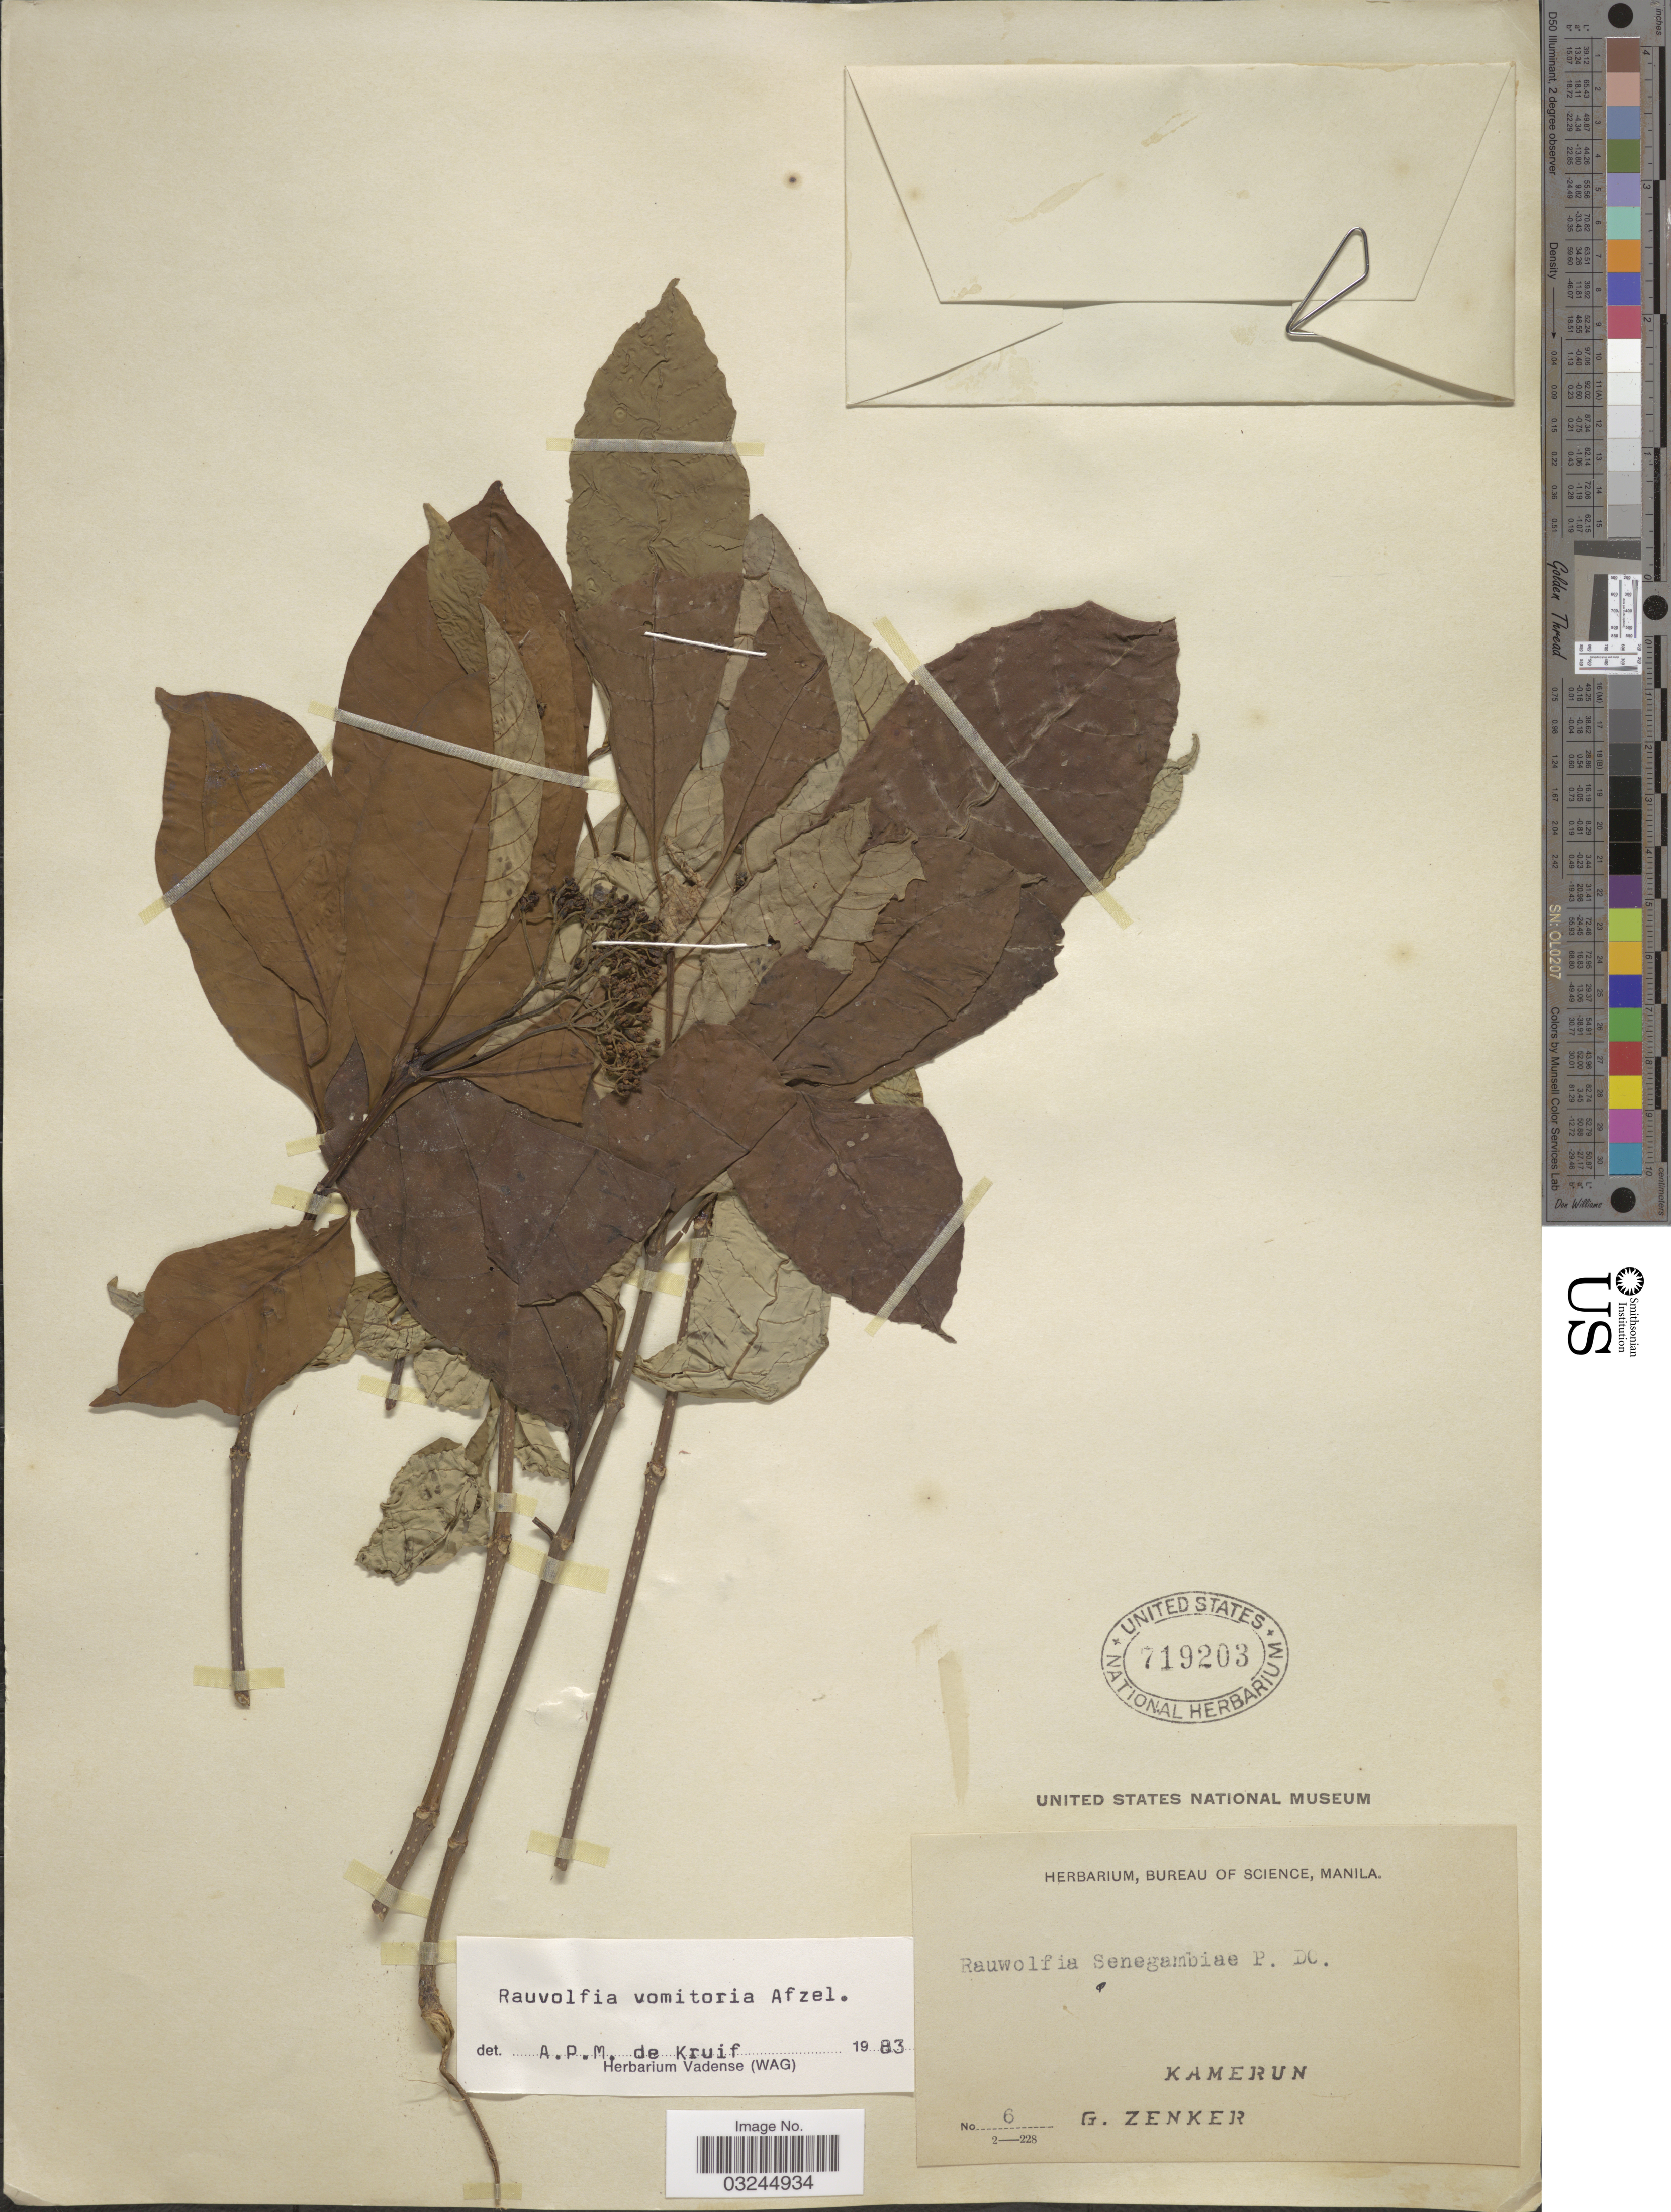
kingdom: Plantae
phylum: Tracheophyta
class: Magnoliopsida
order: Gentianales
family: Apocynaceae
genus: Rauvolfia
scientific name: Rauvolfia vomitoria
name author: Afzel.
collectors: G. A. Zenker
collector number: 6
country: Cameroon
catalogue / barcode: US 719203